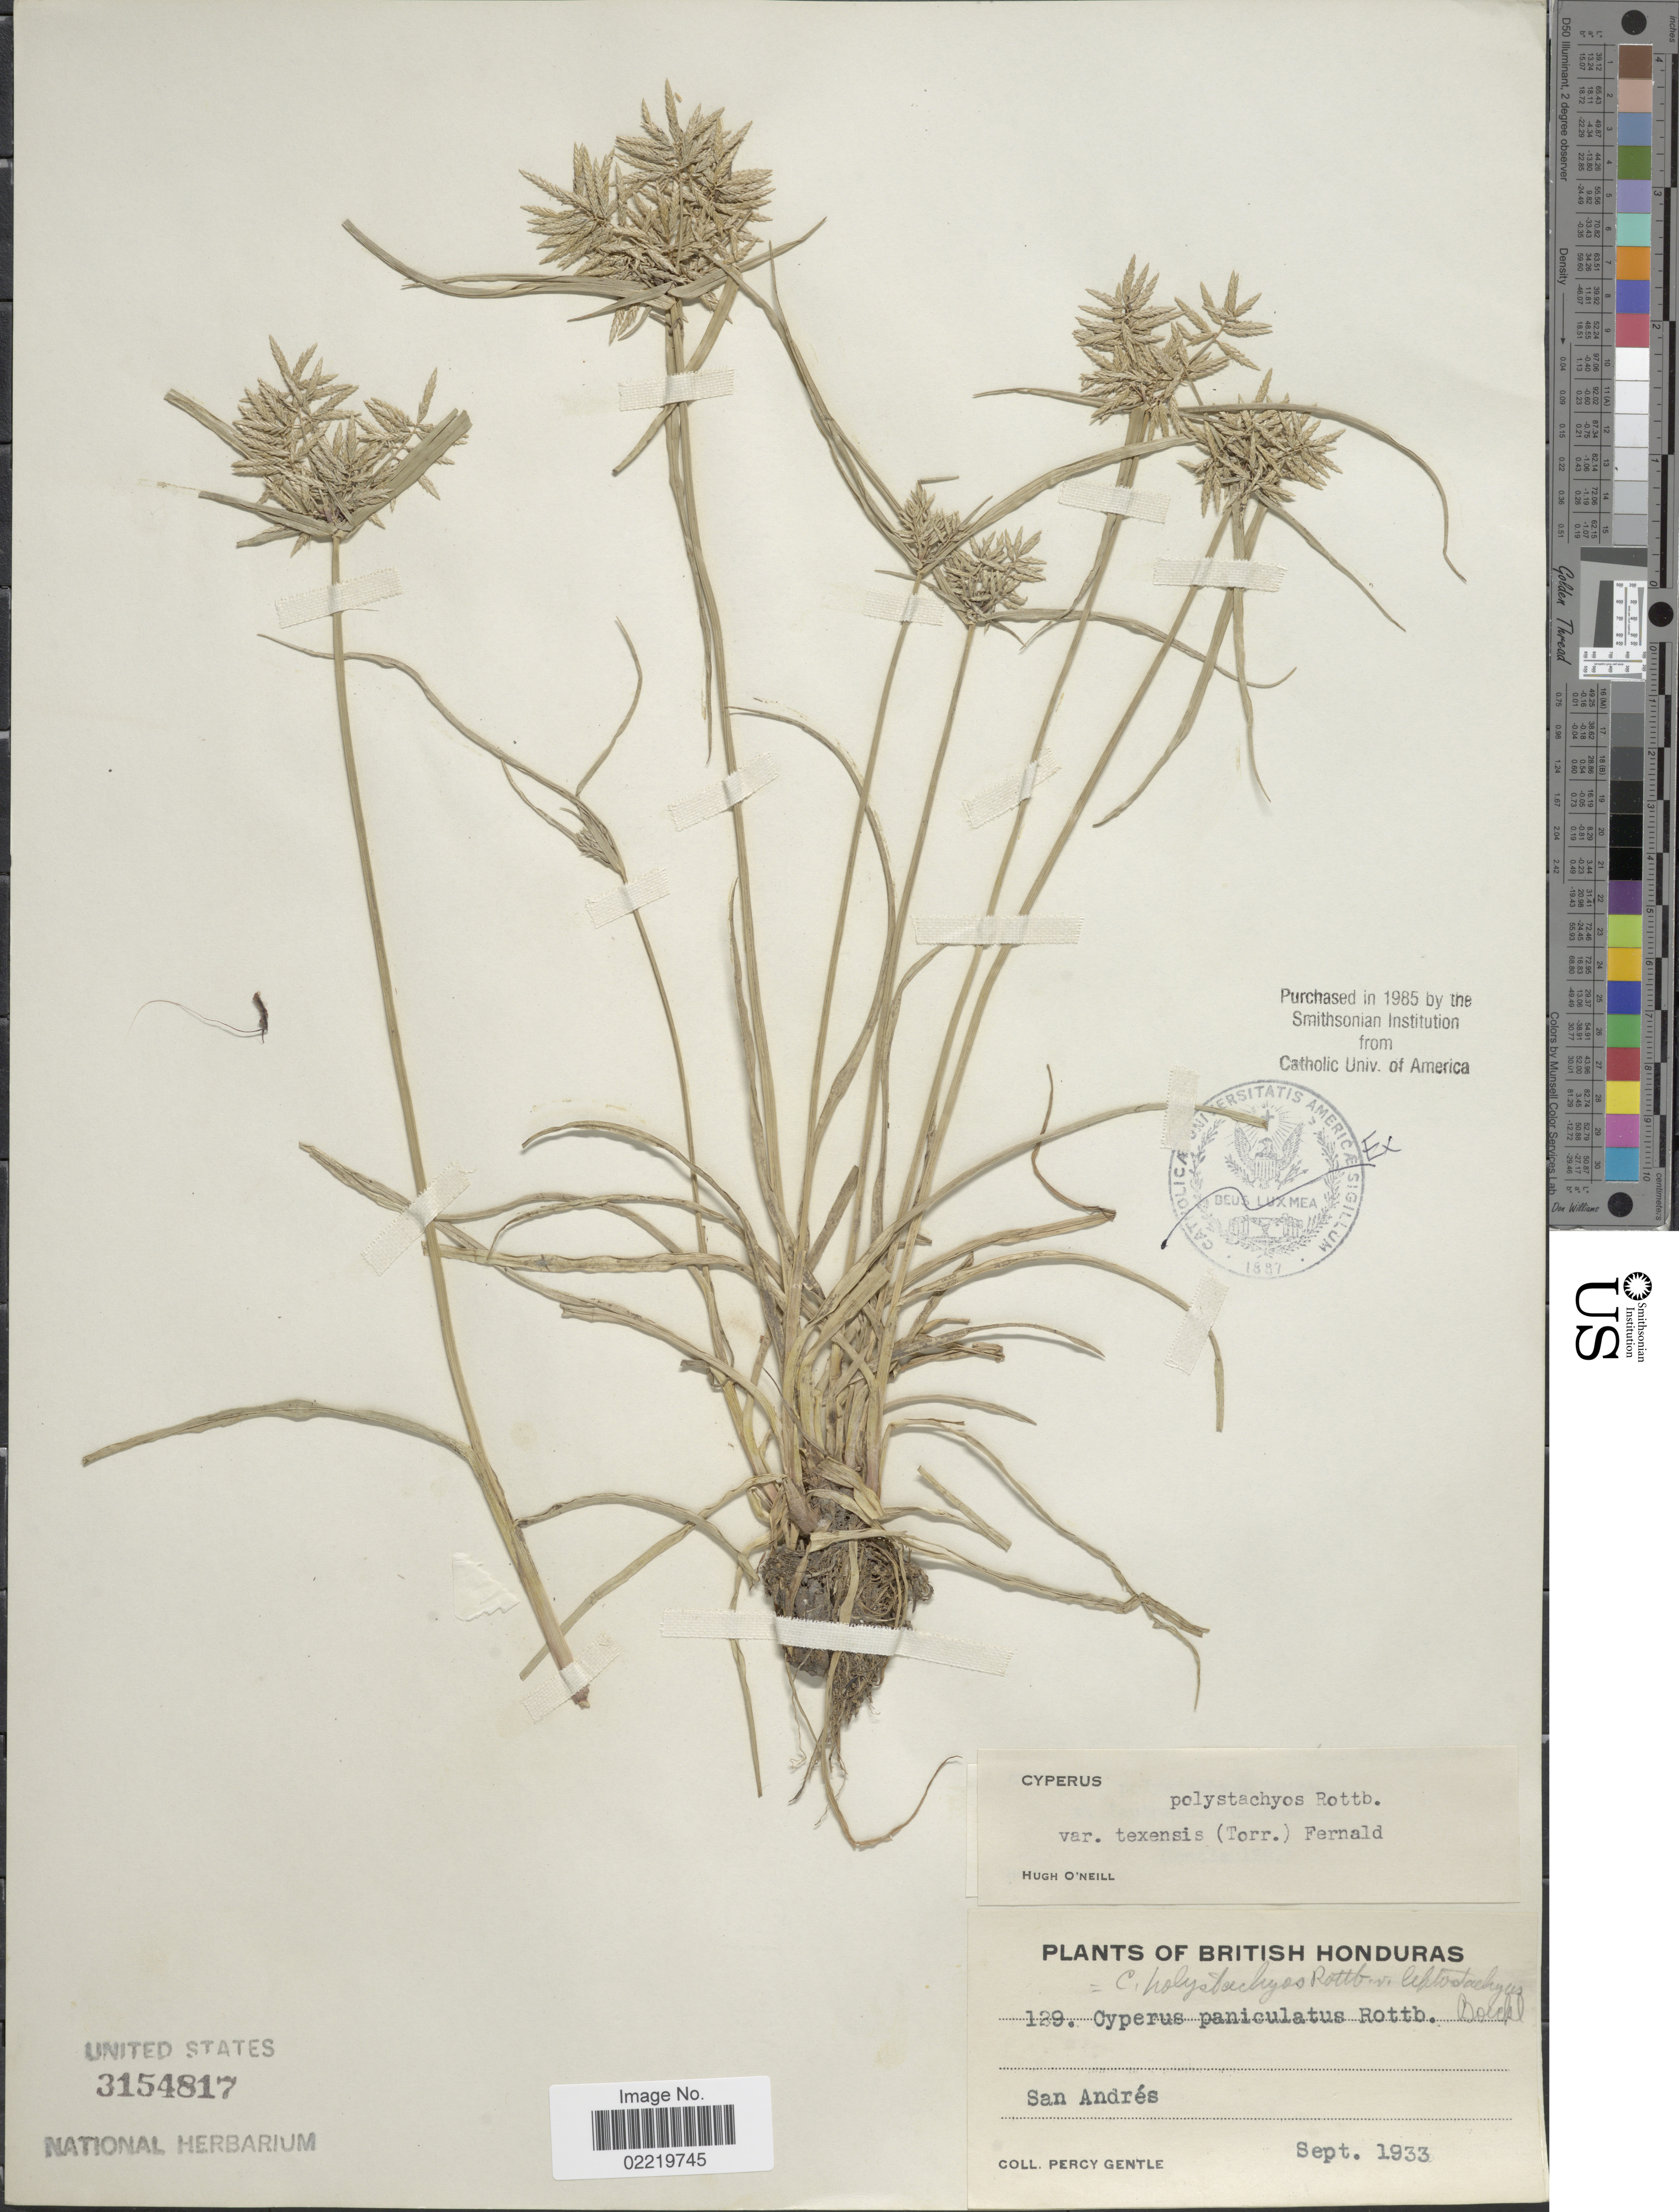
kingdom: Plantae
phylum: Tracheophyta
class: Liliopsida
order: Poales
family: Cyperaceae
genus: Cyperus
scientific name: Cyperus polystachyos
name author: Rottb.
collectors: P. H. Gentle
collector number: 129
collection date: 1933-09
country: Belize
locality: British Honduras, San Andrés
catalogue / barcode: US 3154817